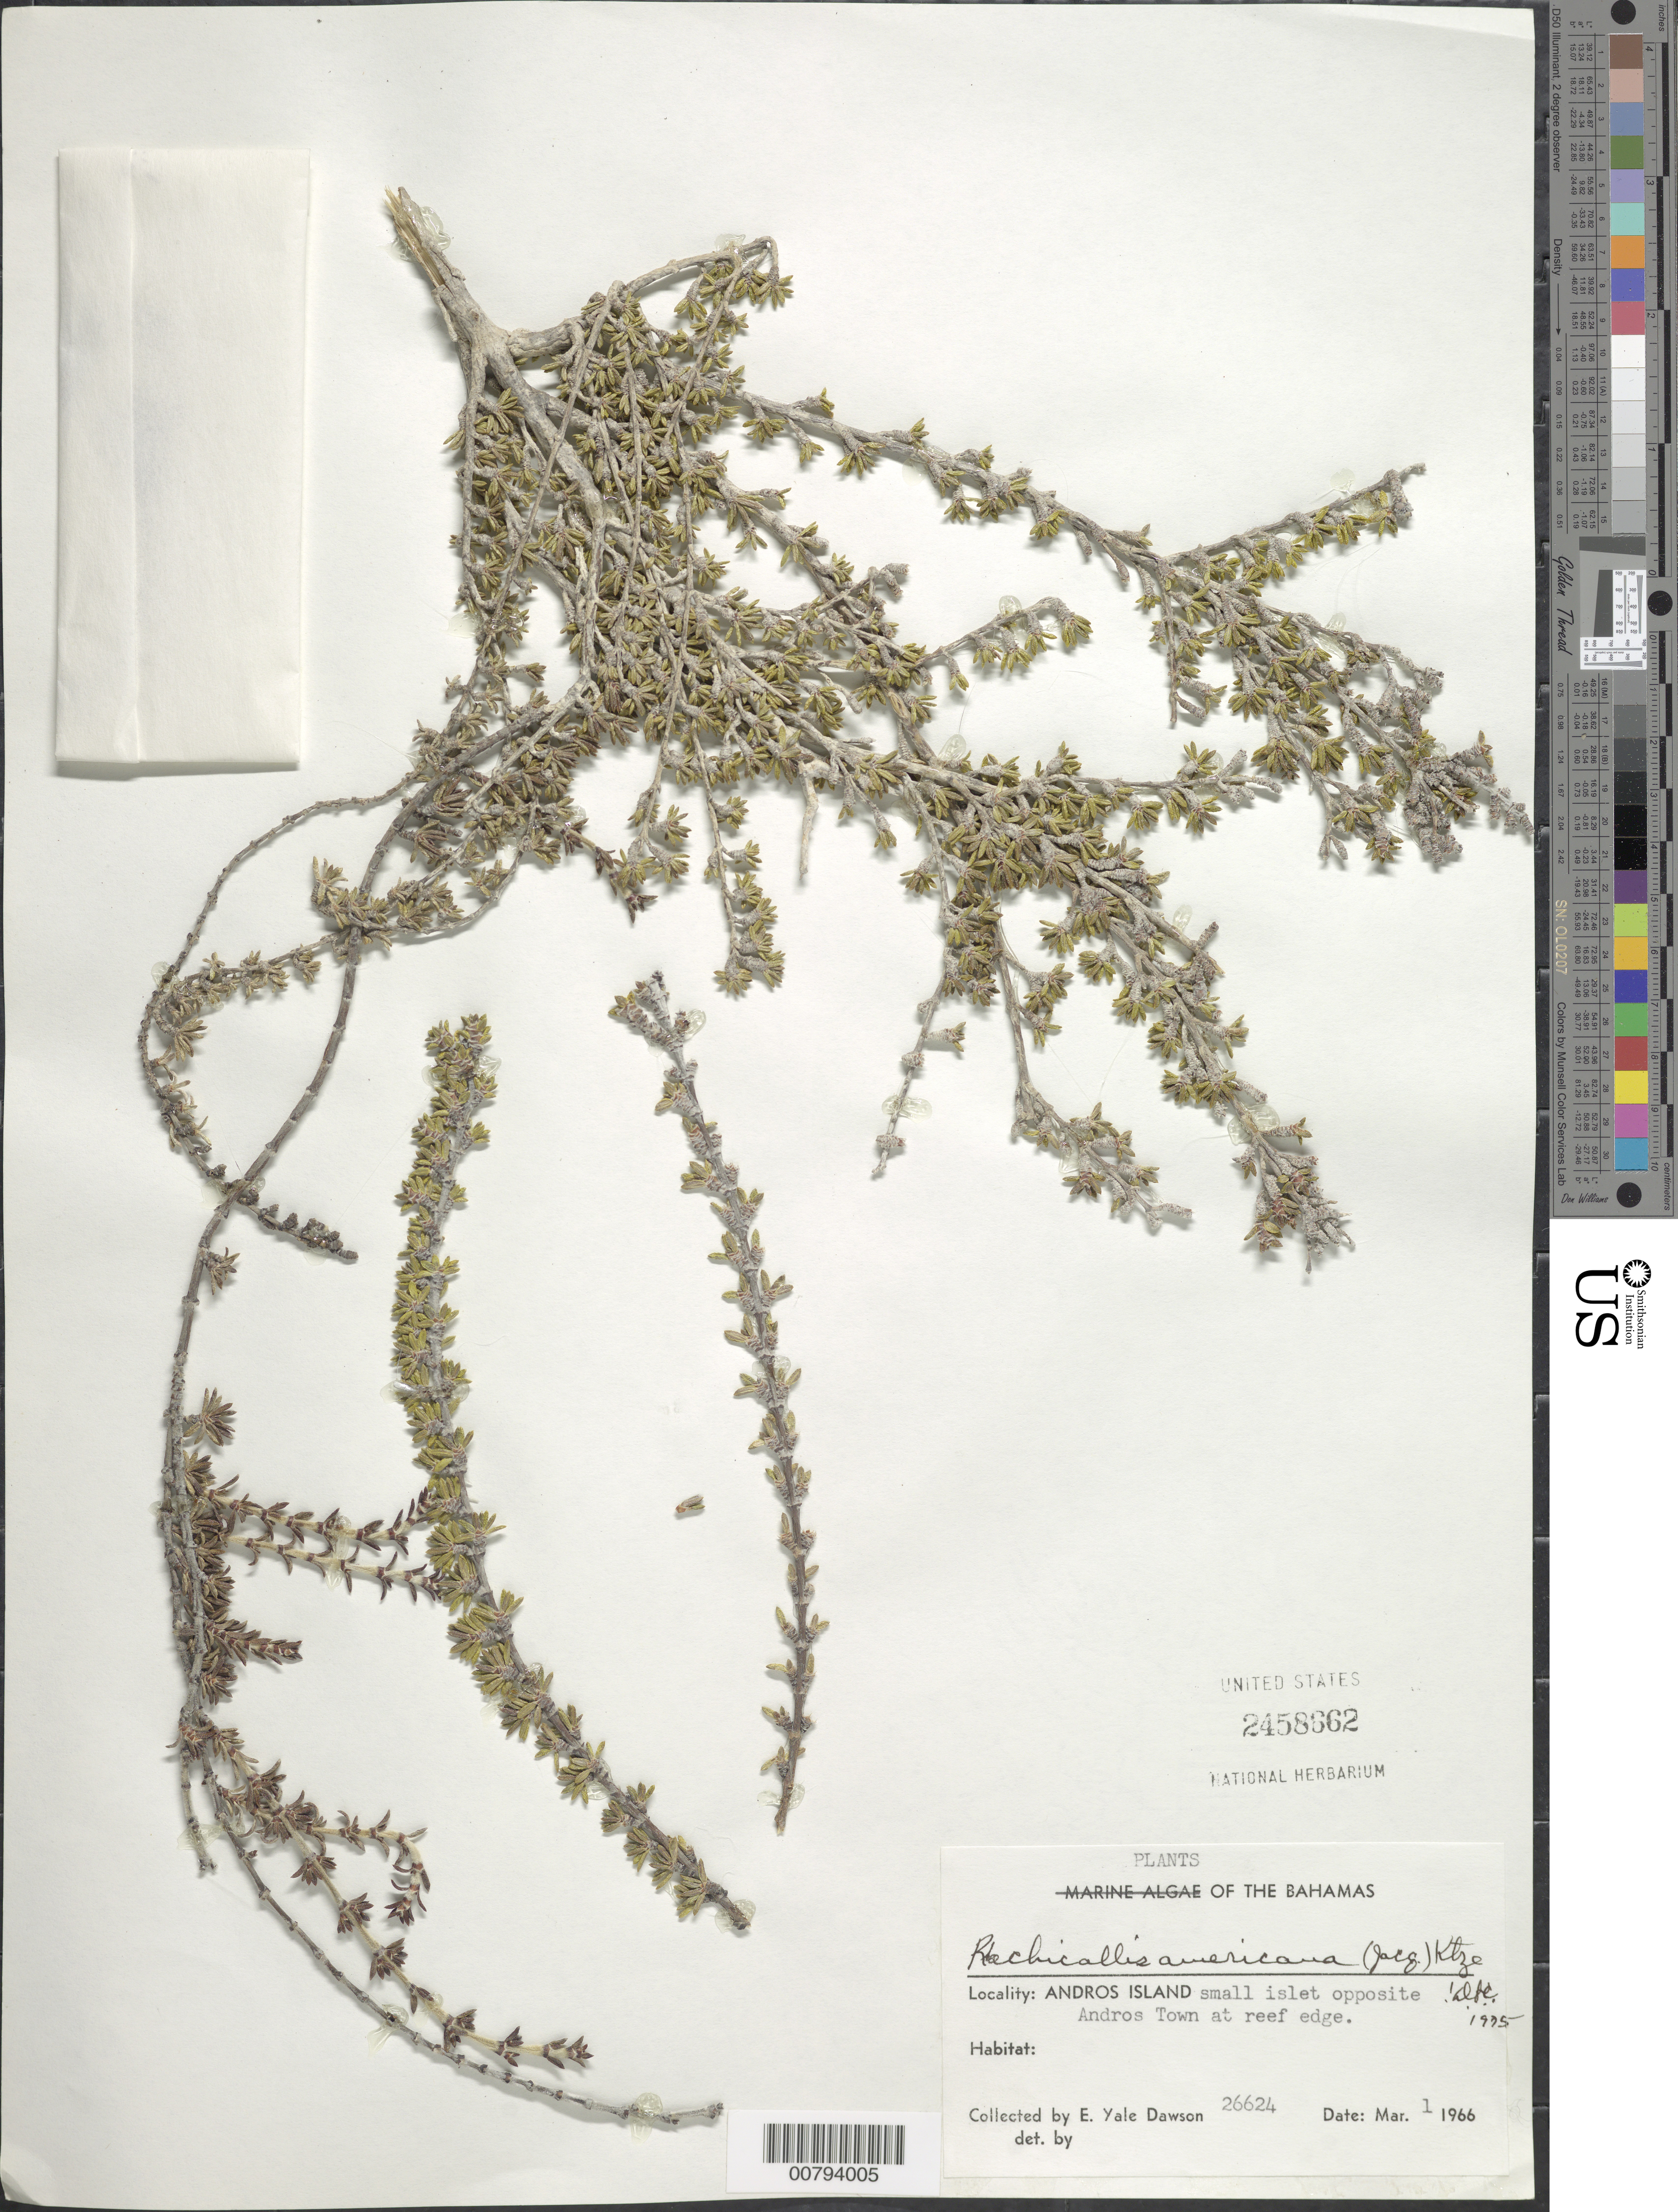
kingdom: Plantae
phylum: Tracheophyta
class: Magnoliopsida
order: Gentianales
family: Rubiaceae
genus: Rachicallis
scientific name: Rachicallis americana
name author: (Jacq.) Hitchc.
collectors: E. Y. Dawson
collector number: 26624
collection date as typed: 01 Mar 1966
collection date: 1966-03-01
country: Bahamas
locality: Andros Island. Small islet opposite Andros town at reef edge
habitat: Reef edge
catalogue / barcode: US 2458662